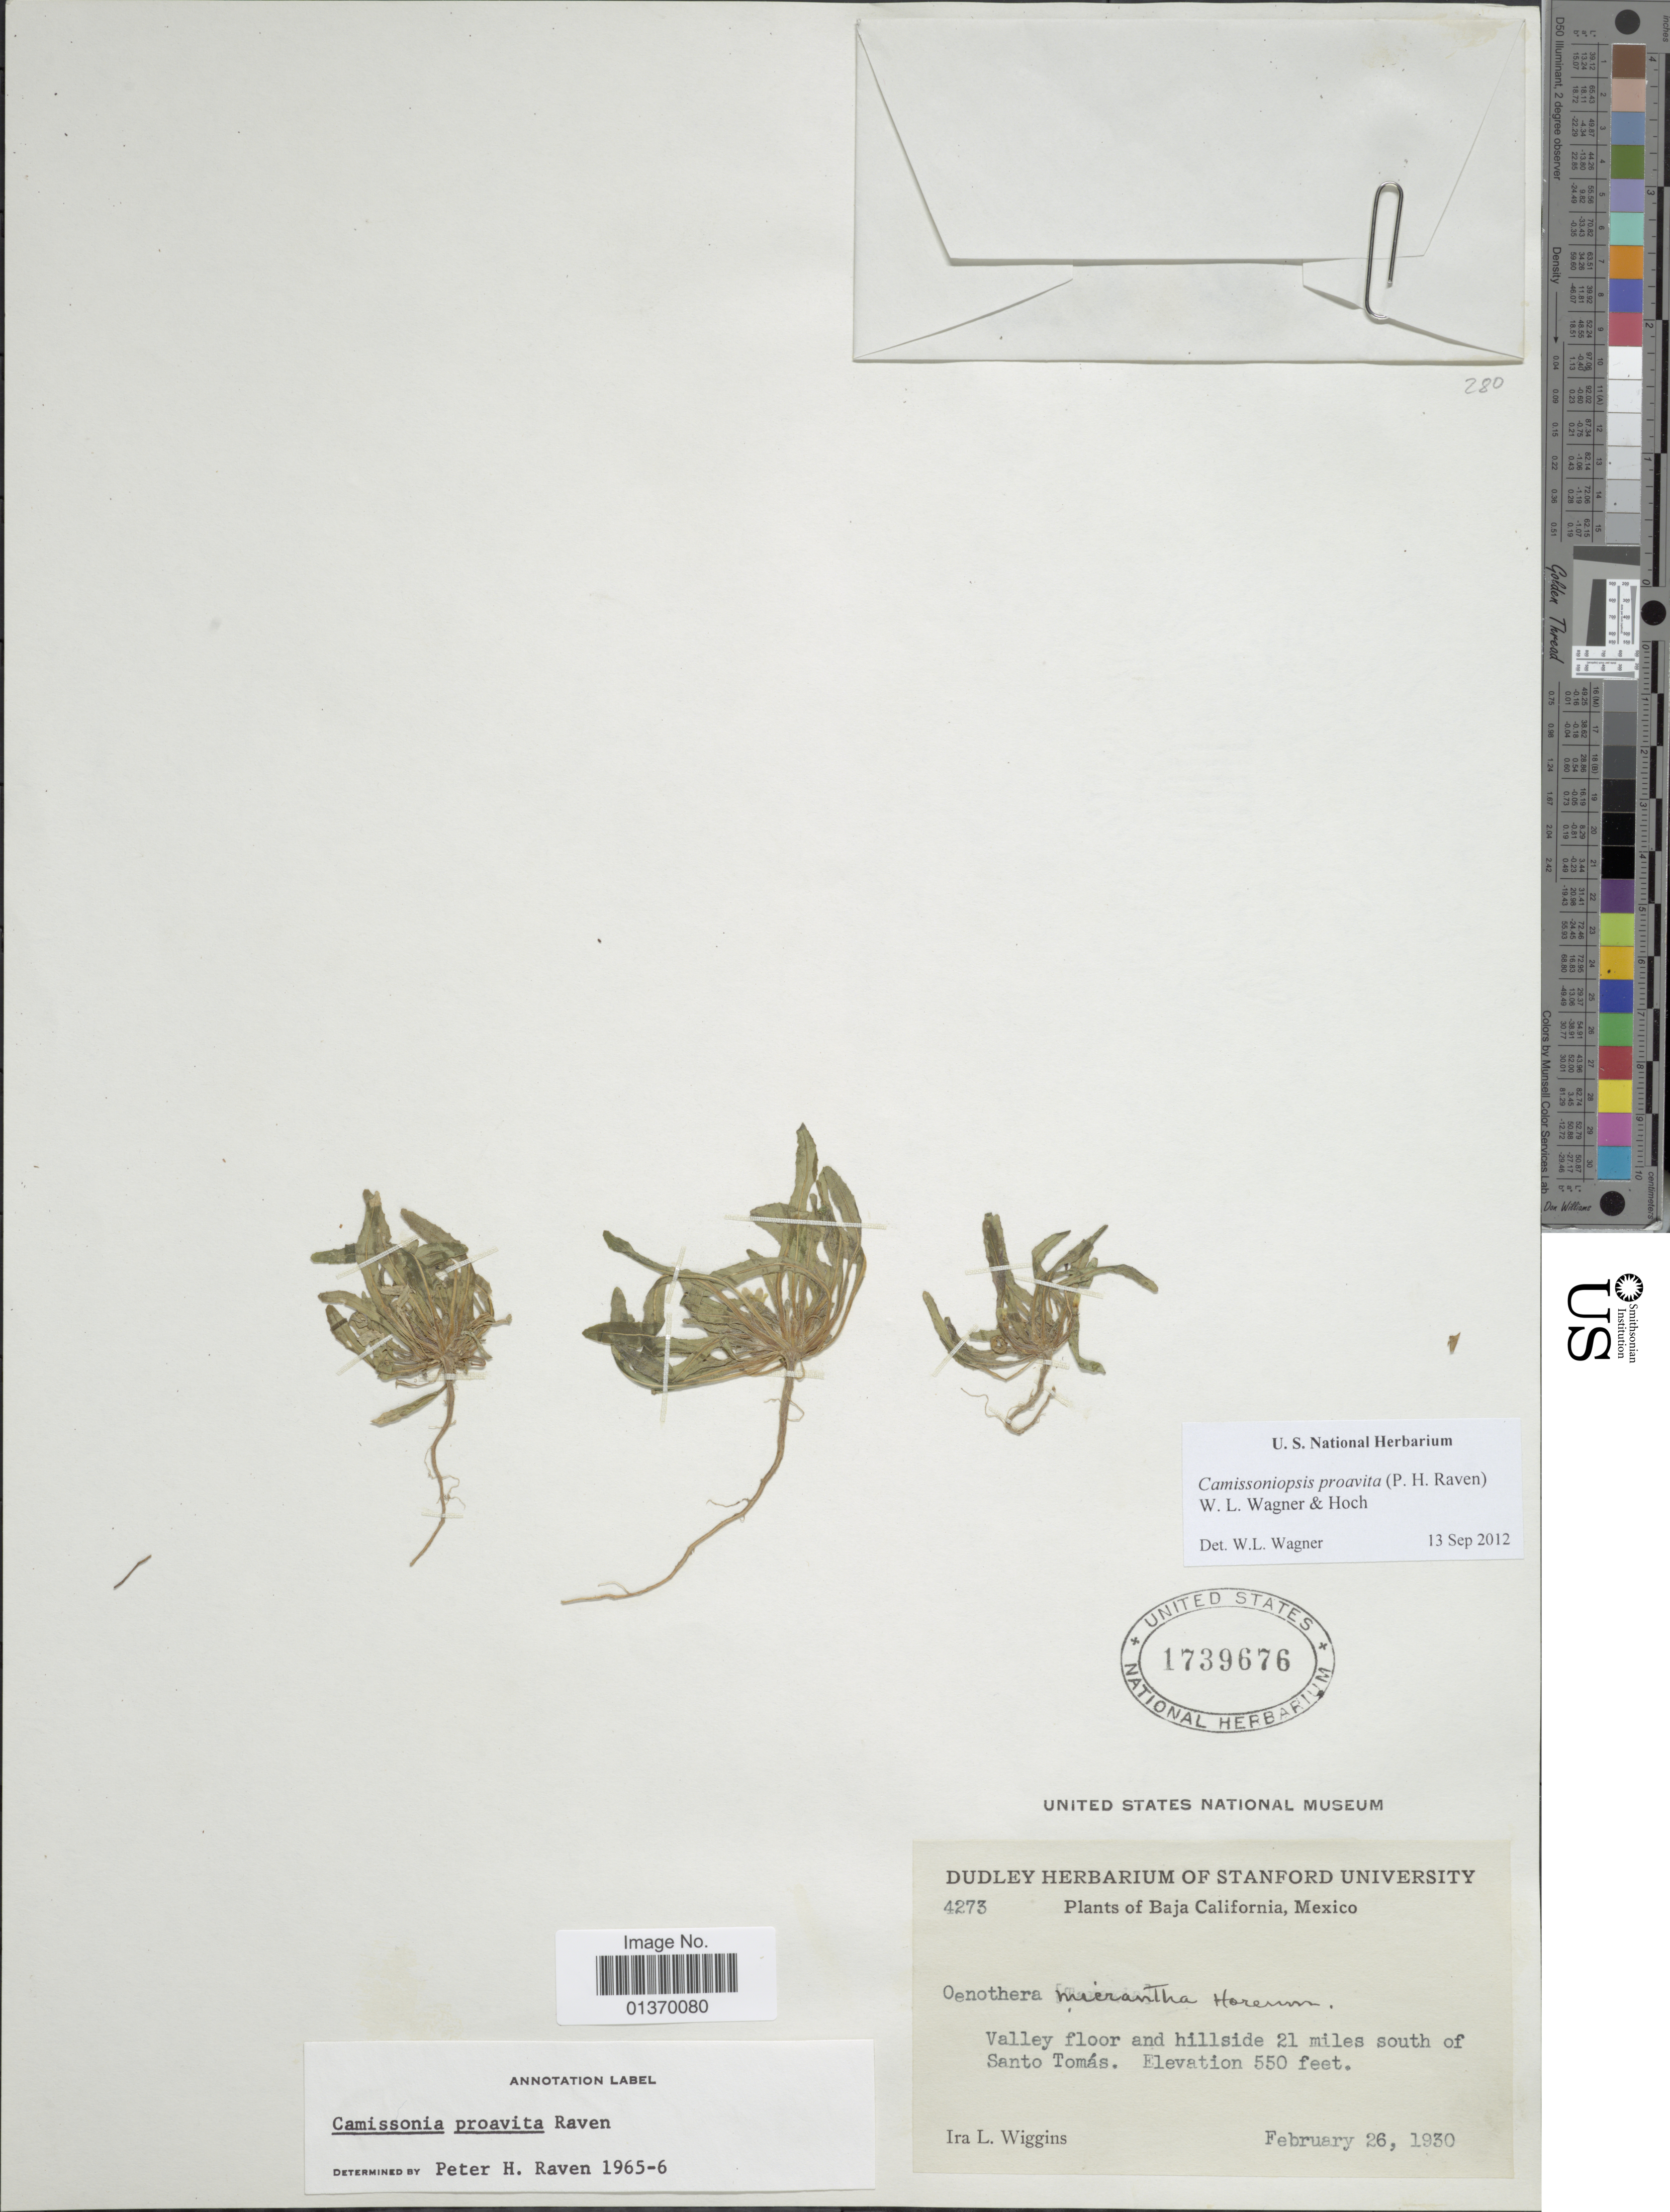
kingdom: Plantae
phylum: Tracheophyta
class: Magnoliopsida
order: Myrtales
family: Onagraceae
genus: Camissoniopsis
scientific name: Camissoniopsis proavita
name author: (P.H. Raven) W.L. Wagner & Hoch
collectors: I. L. Wiggins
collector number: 4273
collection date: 1930-02-26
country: Mexico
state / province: Baja California Norte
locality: Valley floor and hillside 21 miles south of Santo Tomás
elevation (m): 168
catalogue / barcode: US 1739676